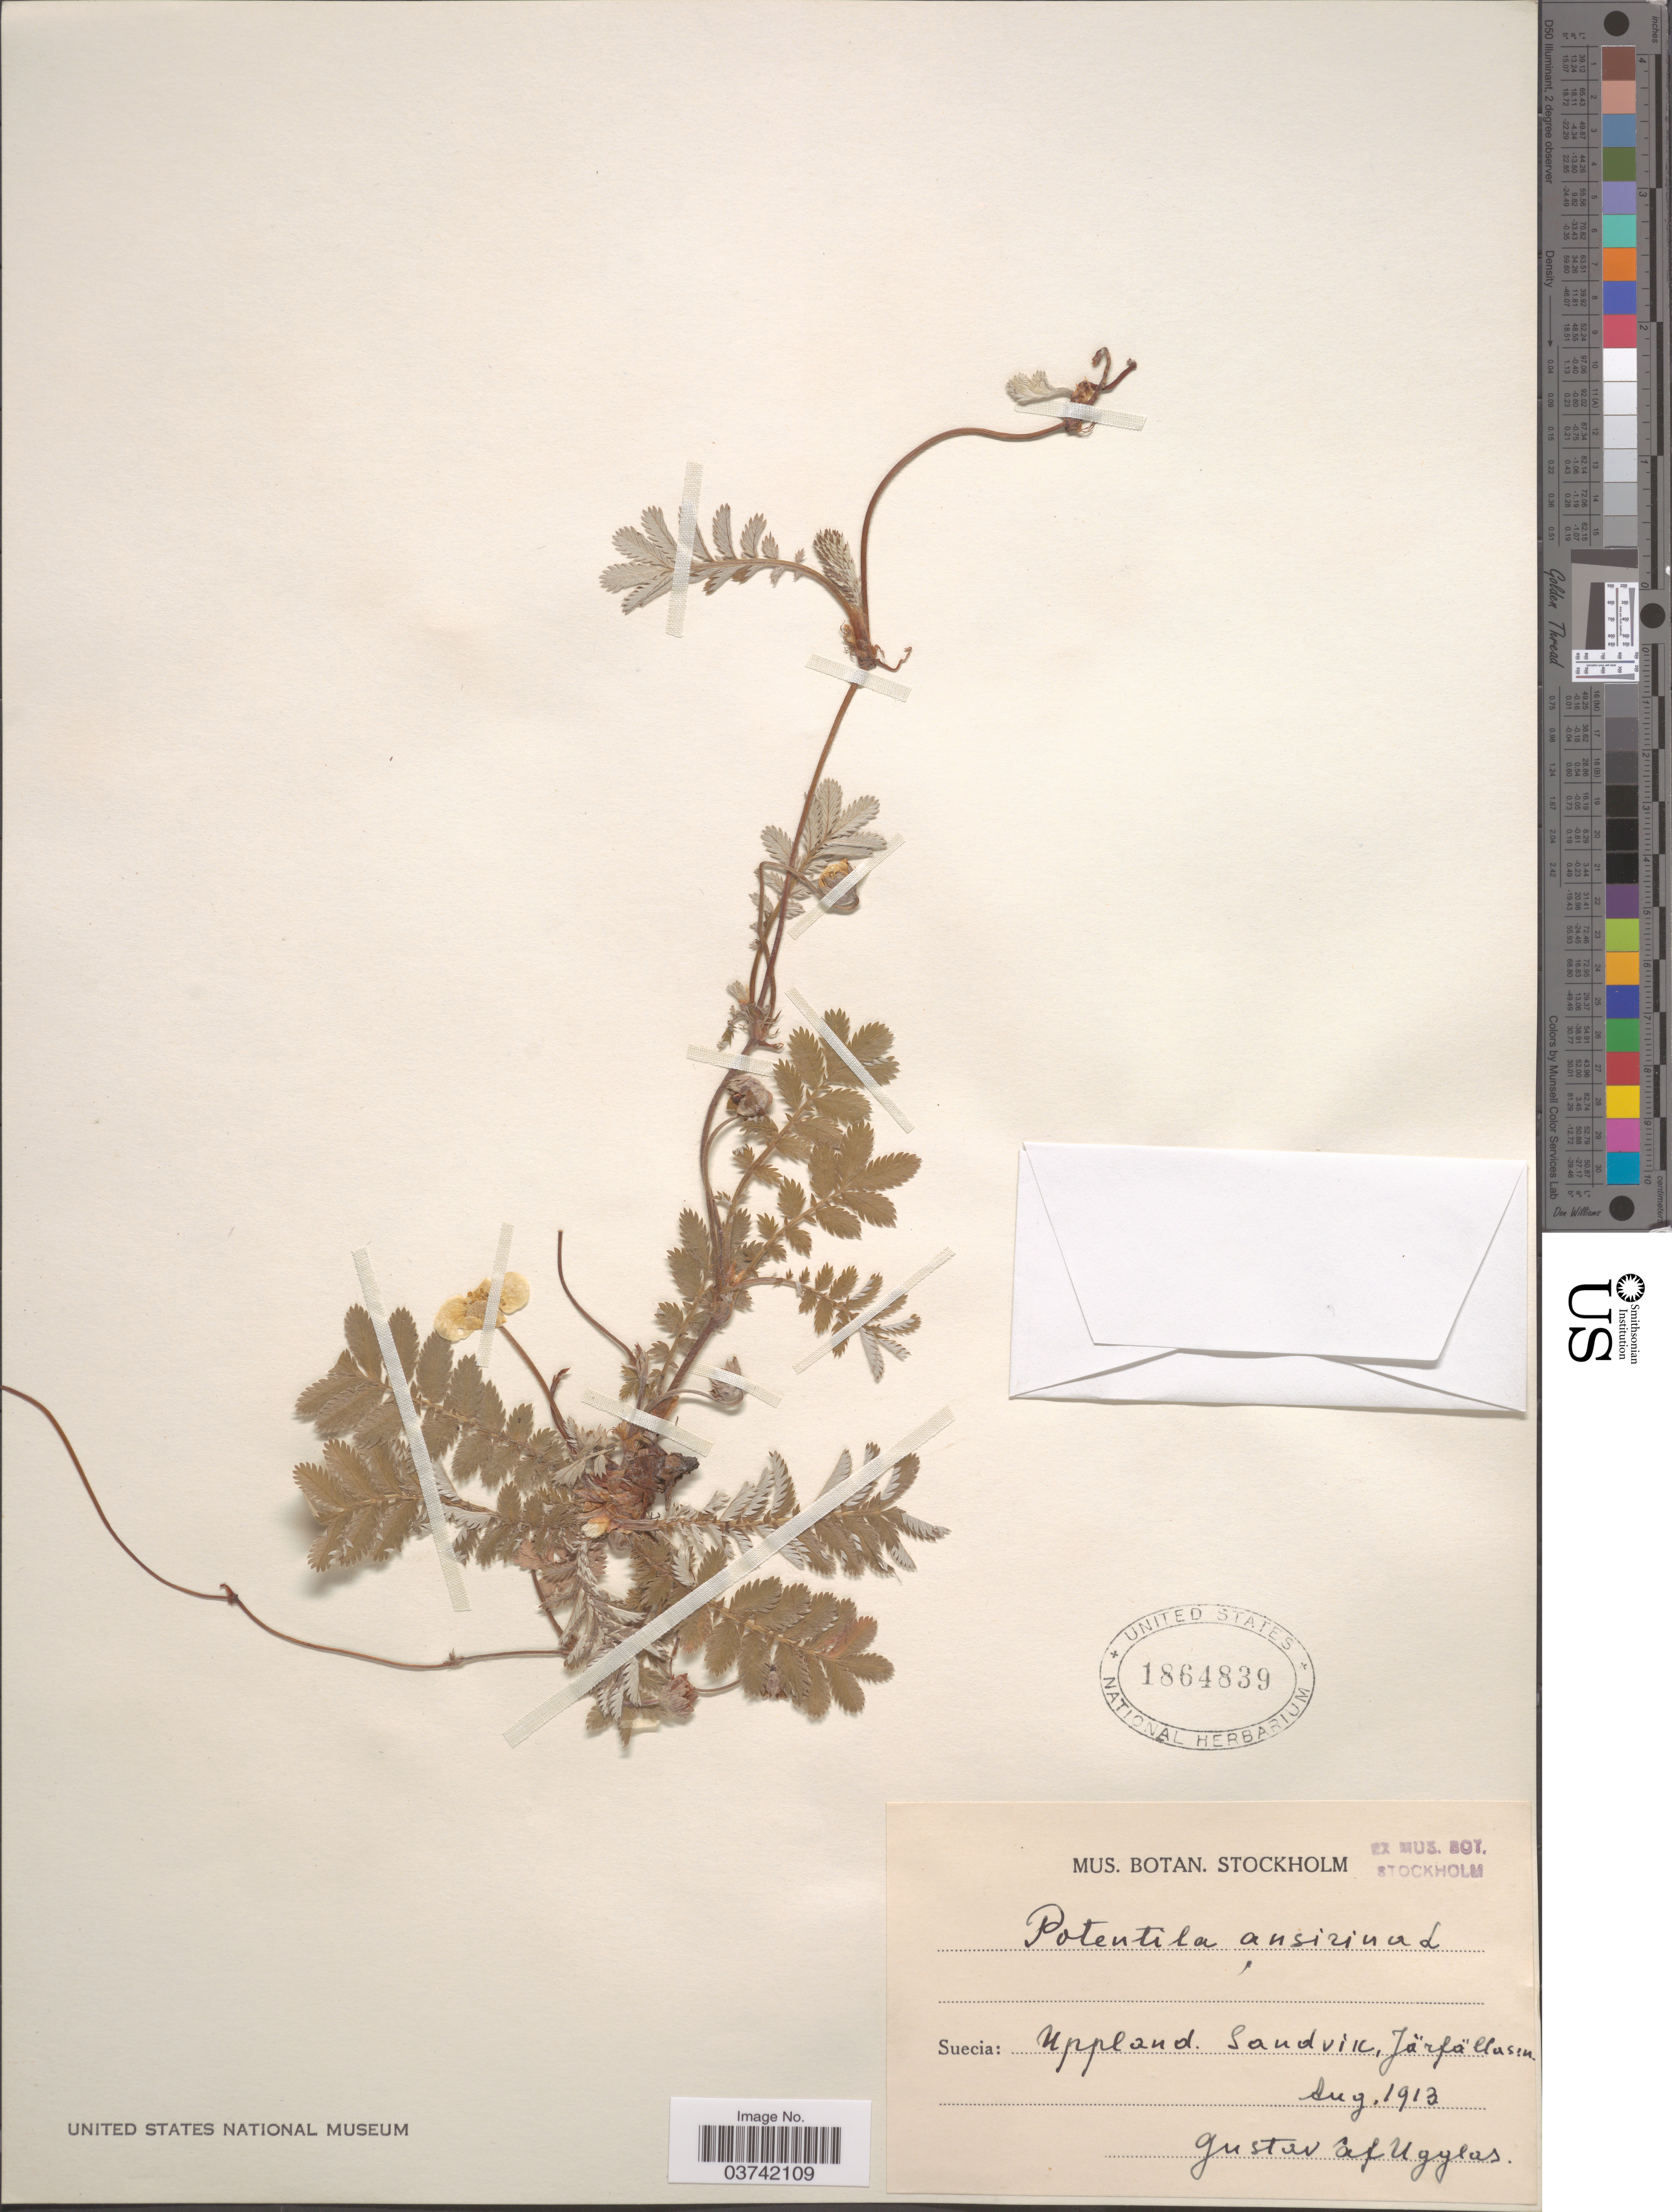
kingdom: Plantae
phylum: Tracheophyta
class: Magnoliopsida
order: Rosales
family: Rosaceae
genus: Argentina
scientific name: Argentina anserina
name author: (L.) Rydb.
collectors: G. Ugglas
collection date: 1913-08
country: Sweden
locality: Suecia: Uppland. Sandvik, Järfälla s:n.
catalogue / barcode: US 1864839